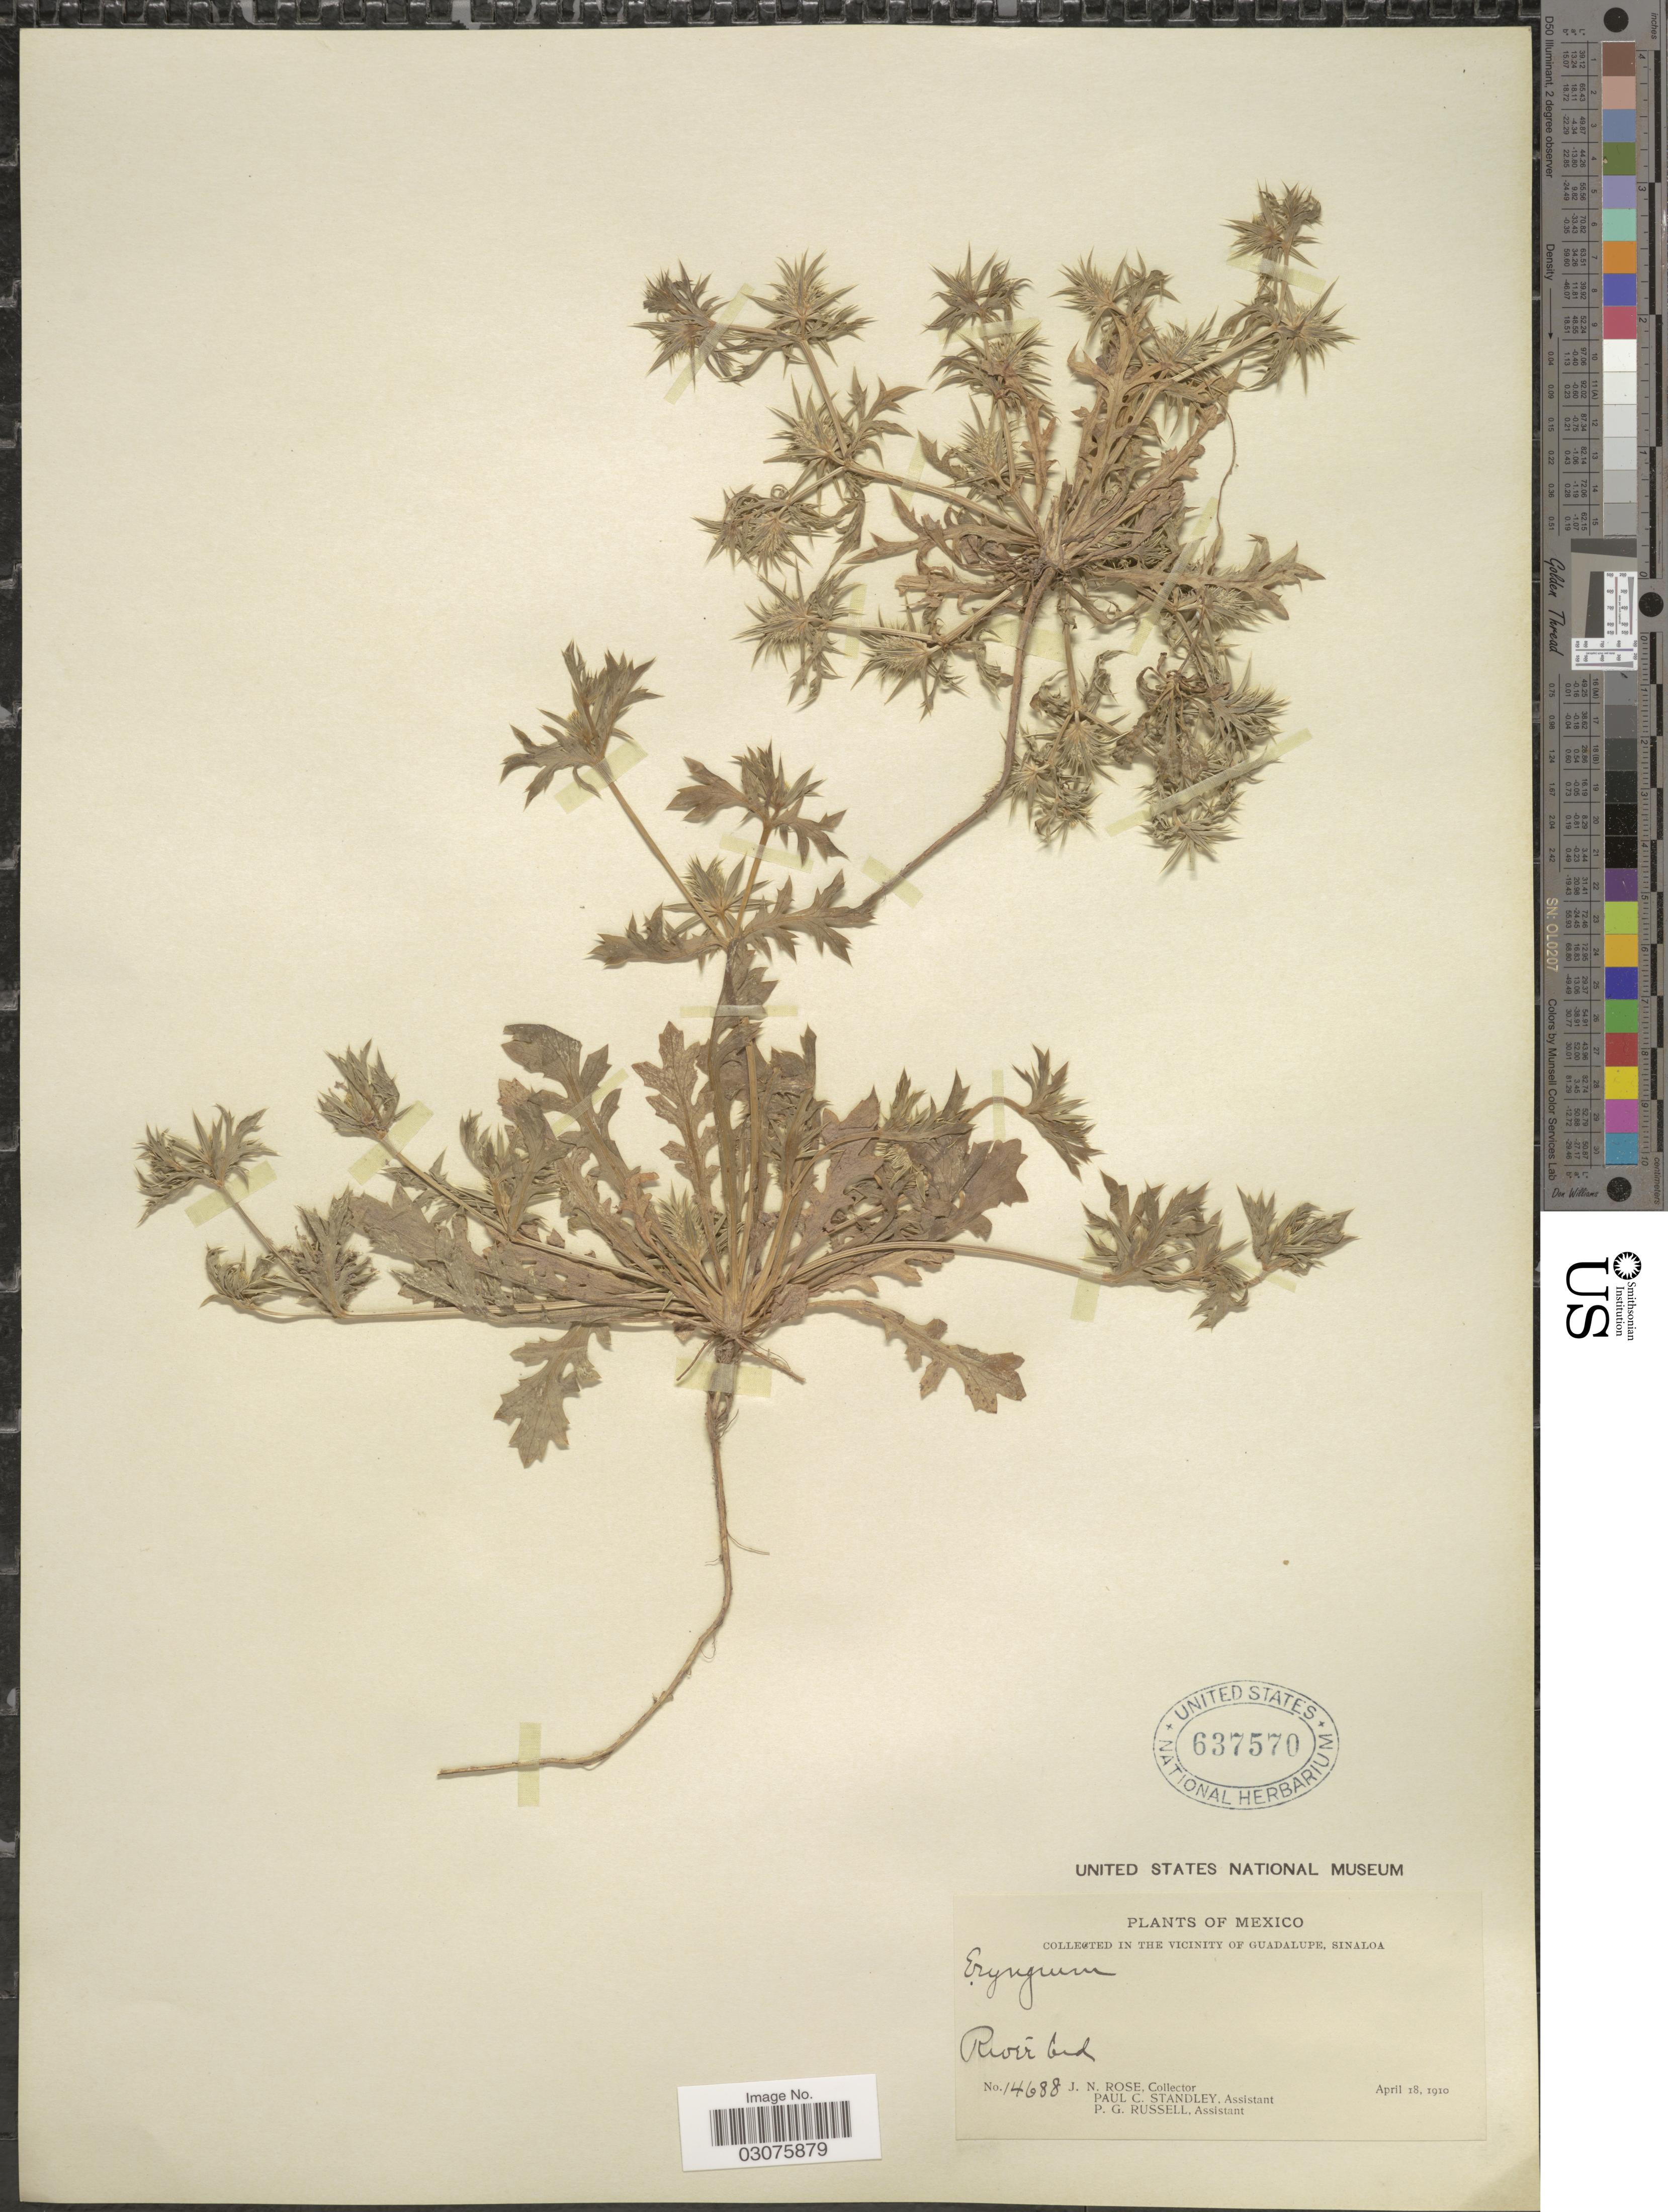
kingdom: Plantae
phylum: Tracheophyta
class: Magnoliopsida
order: Apiales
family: Apiaceae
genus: Eryngium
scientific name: Eryngium nasturtiifolium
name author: Juss. ex F. Delaroche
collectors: J. N. Rose, P. C. Standley & P. G. Russell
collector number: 14688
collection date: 1910-04-18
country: Mexico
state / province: Sinaloa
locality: Collected in the Vicinity of Guadalupe, Sinaloa. River bed.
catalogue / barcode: US 637570